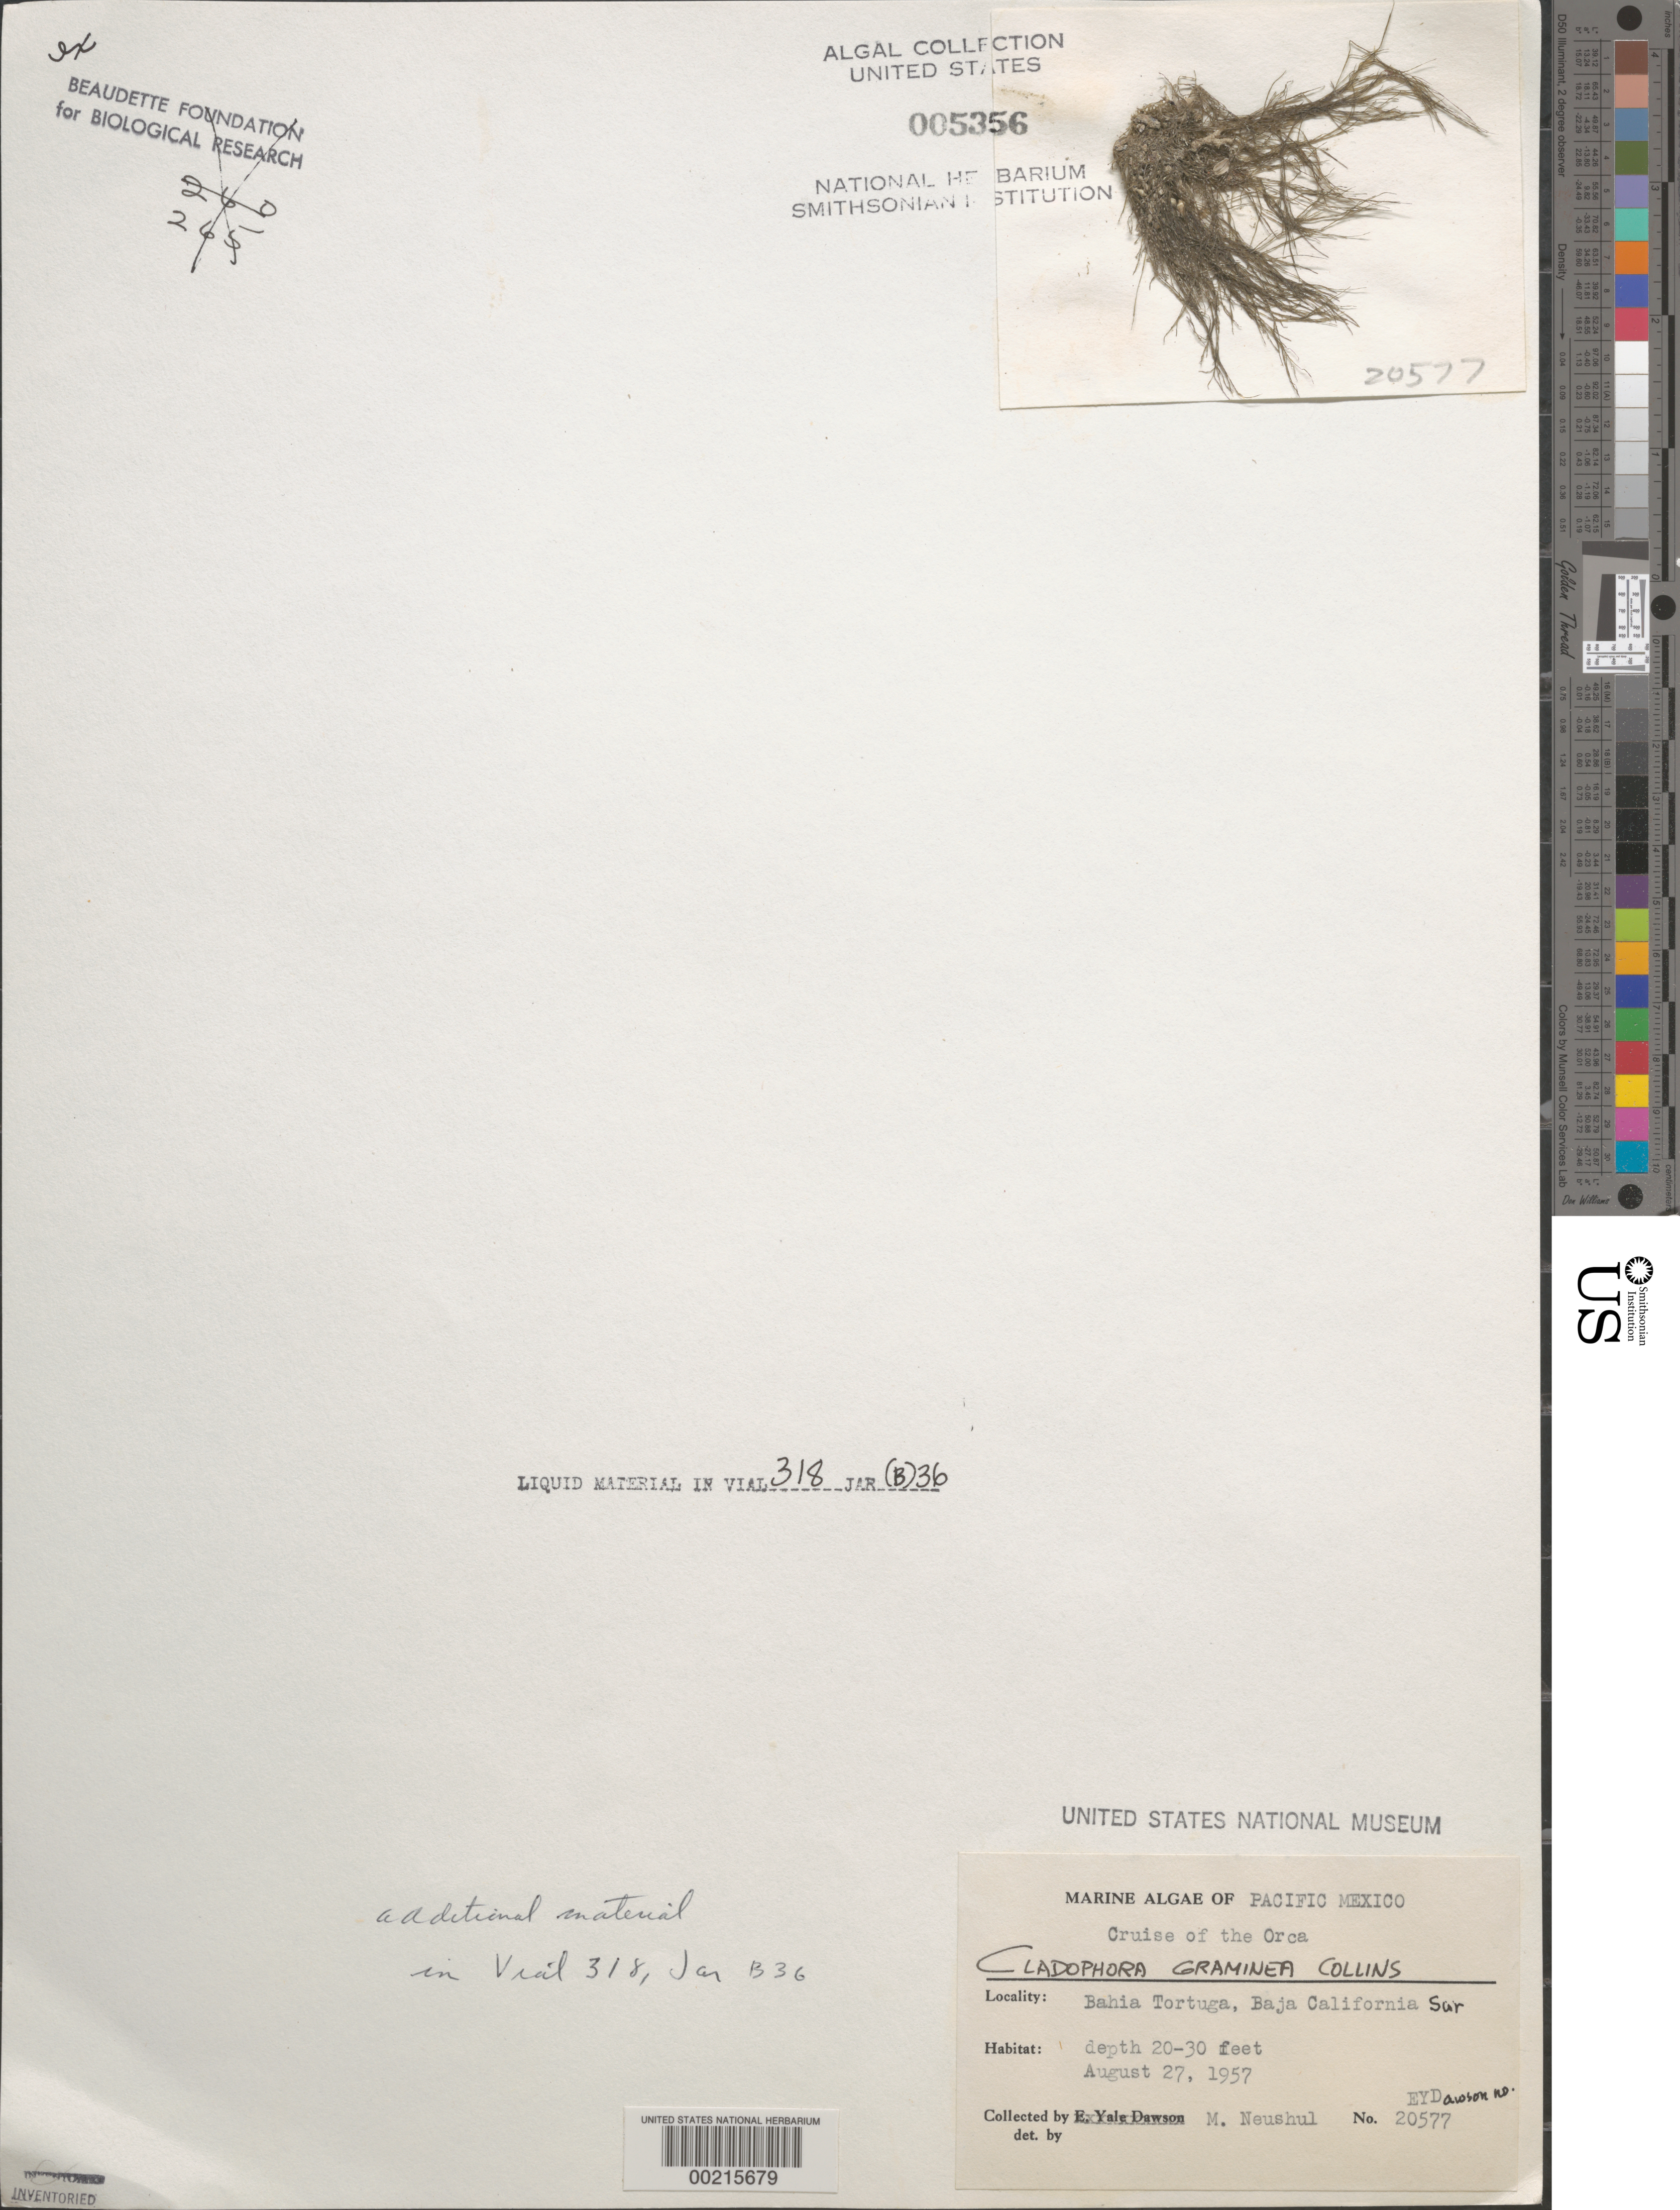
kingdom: Plantae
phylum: Chlorophyta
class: Ulvophyceae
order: Cladophorales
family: Cladophoraceae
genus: Cladophora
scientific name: Cladophora graminea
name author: Collins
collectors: M. Neushul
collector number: EYD 20577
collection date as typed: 27 Aug 1957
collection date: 1957-08-27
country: Mexico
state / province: Baja California Sur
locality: Bahia Tortuga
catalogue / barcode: US 5356